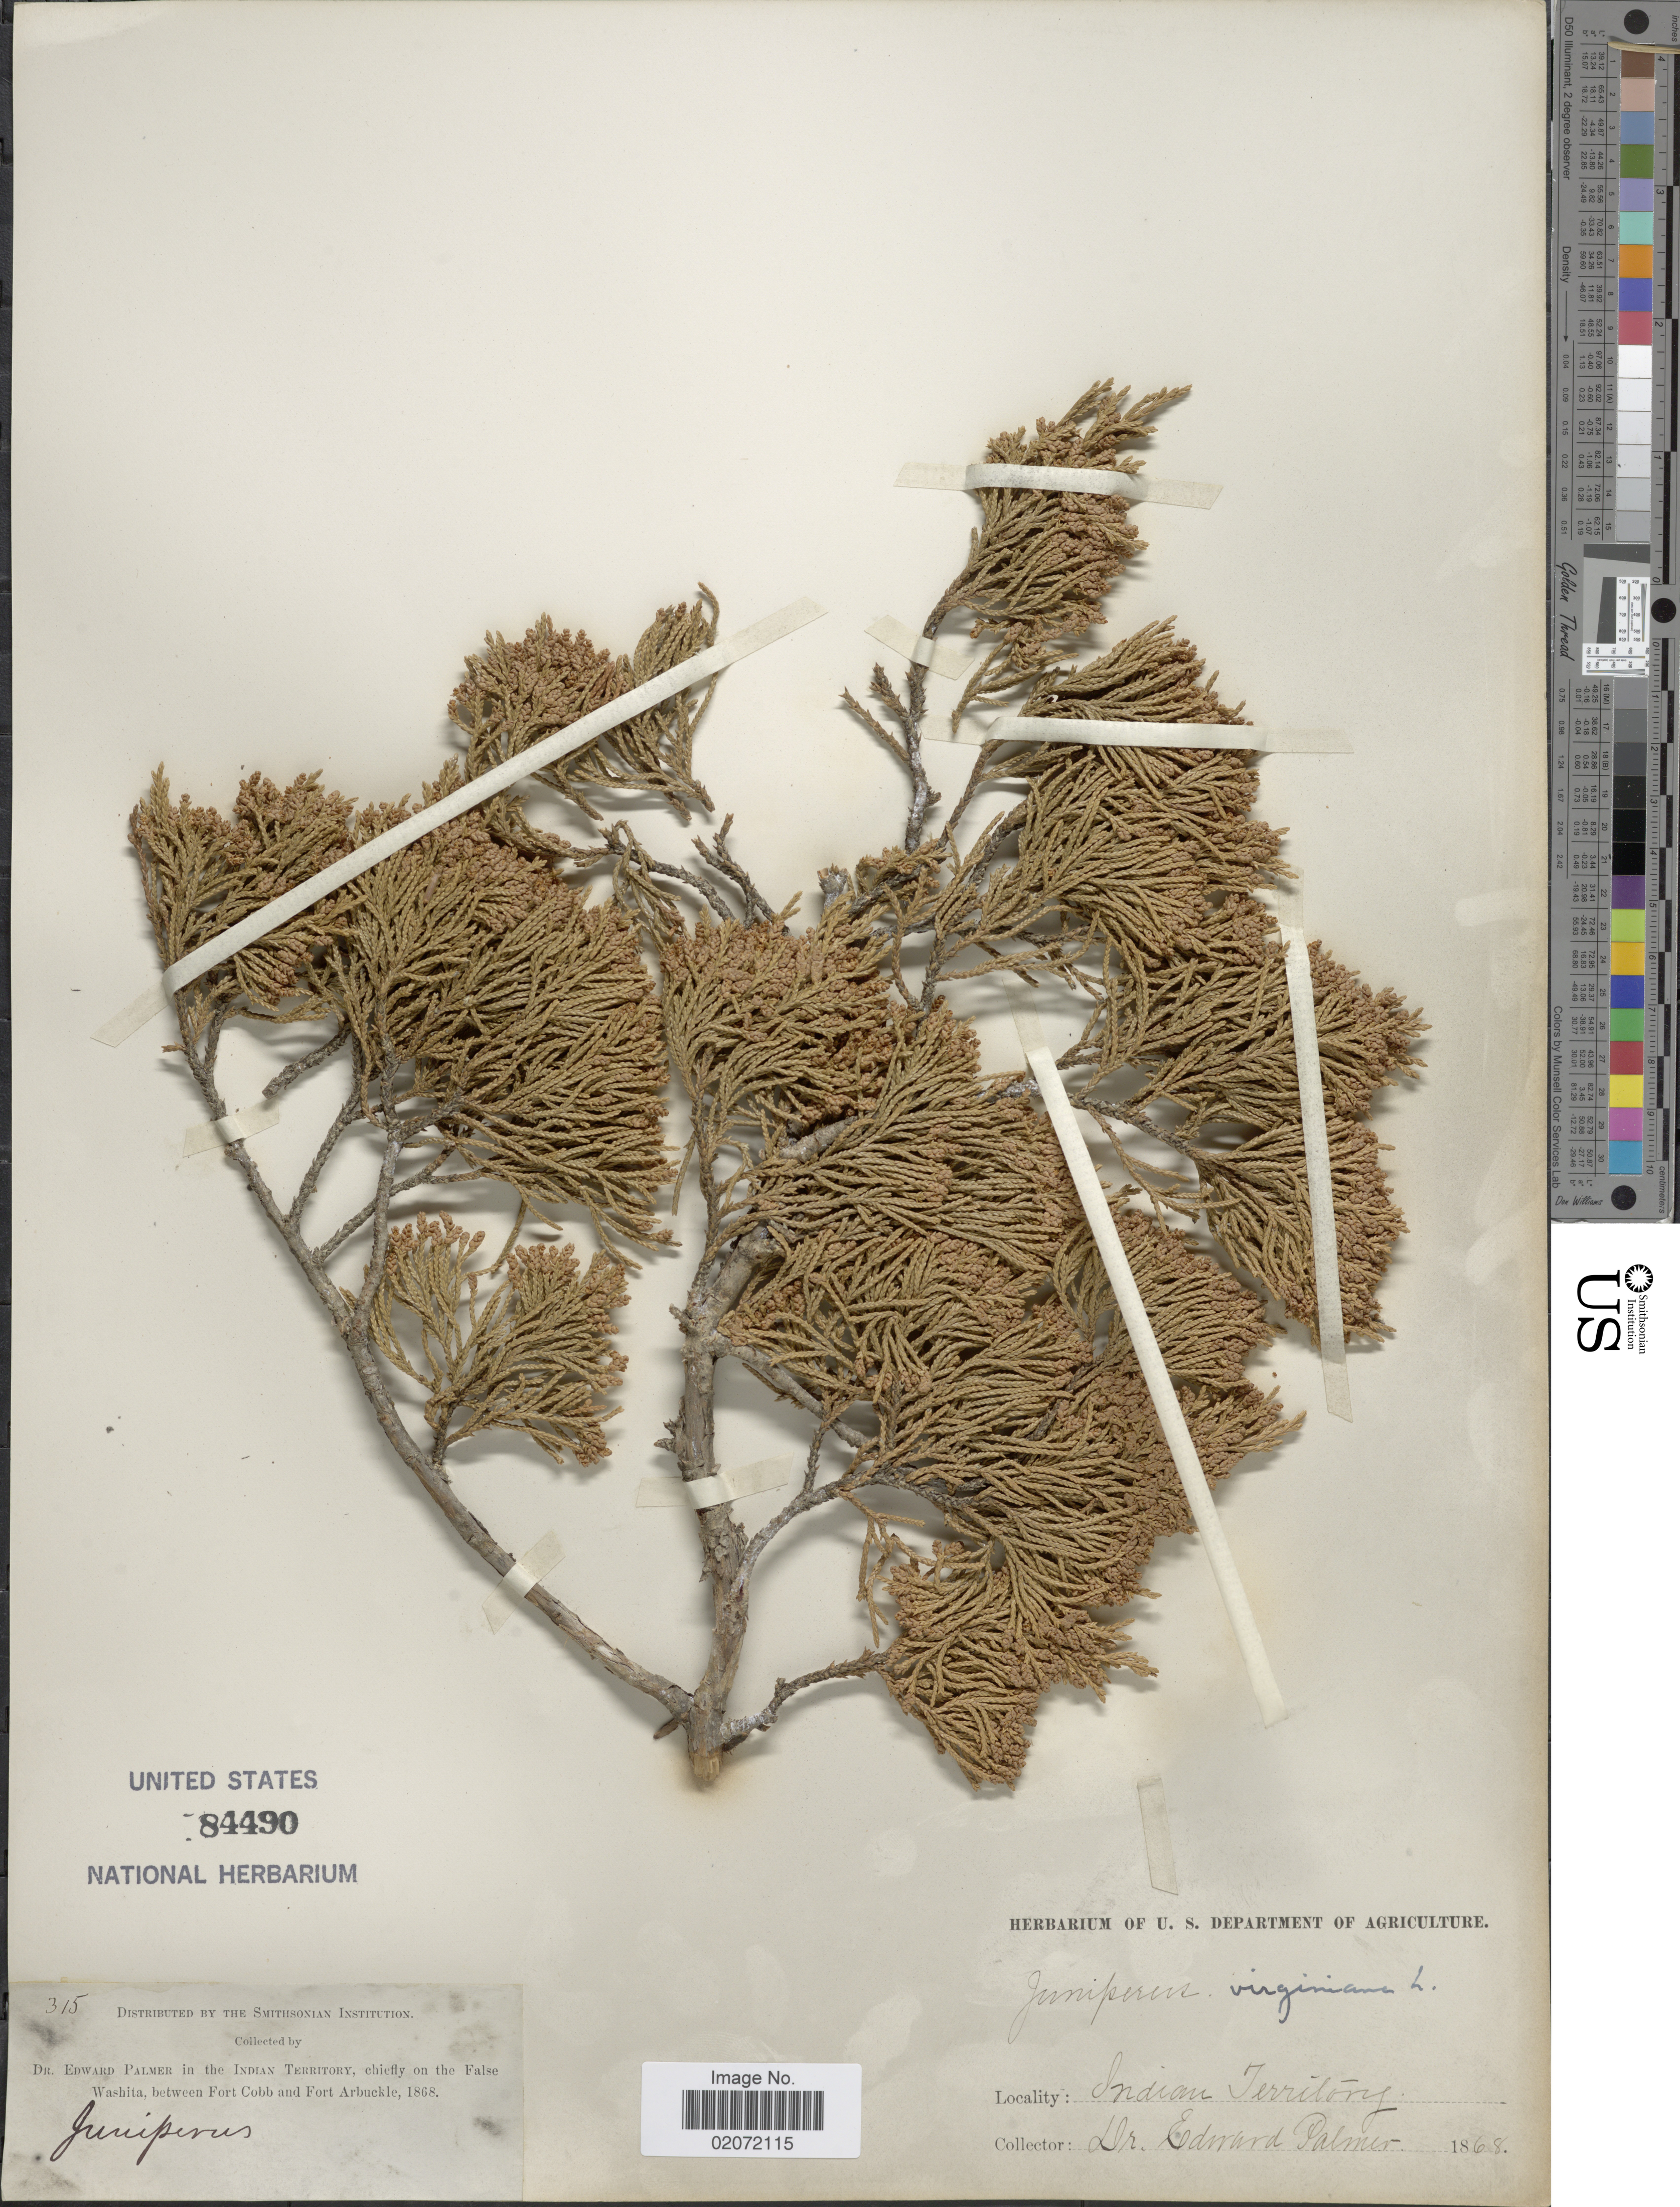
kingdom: Plantae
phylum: Tracheophyta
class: Pinopsida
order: Pinales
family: Cupressaceae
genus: Juniperus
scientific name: Juniperus virginiana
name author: L.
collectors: E. Palmer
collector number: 315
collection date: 1868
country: United States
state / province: Oklahoma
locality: In the Indian Territory, chiefly on the False Washita between Fort Cobb and Fort Arbuckle.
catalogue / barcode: US 84490